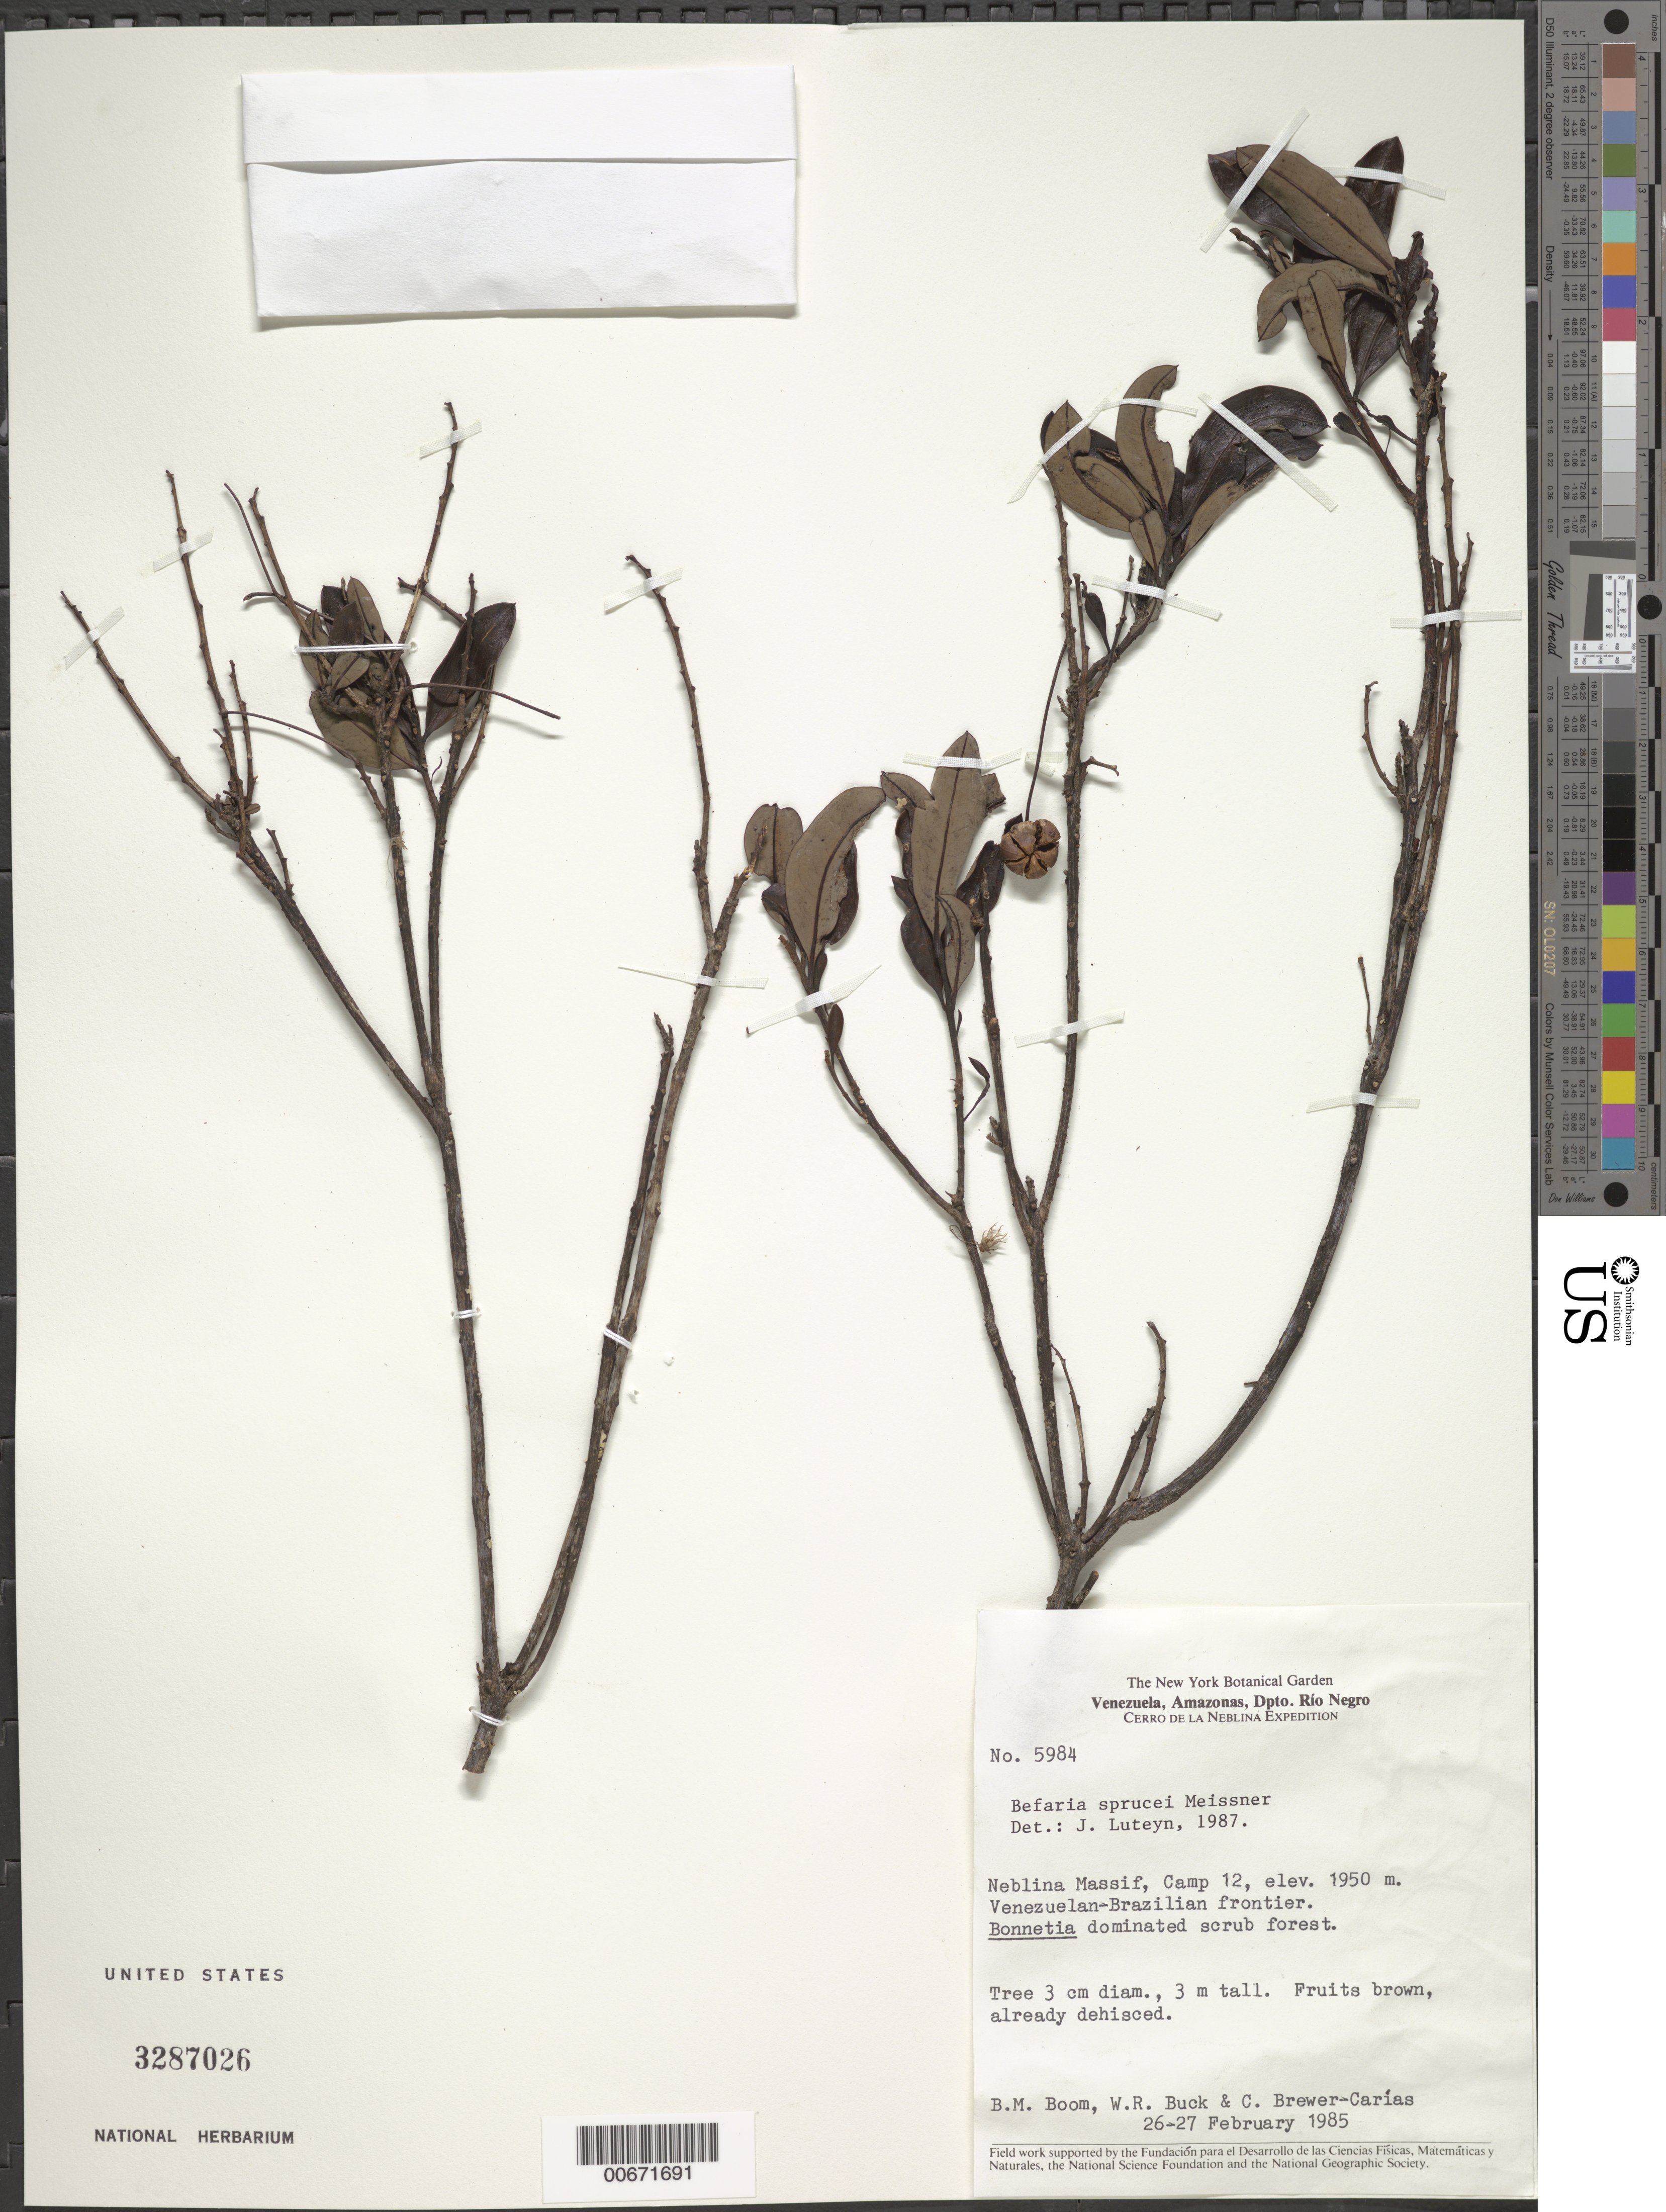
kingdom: Plantae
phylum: Tracheophyta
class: Magnoliopsida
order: Ericales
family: Ericaceae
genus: Bejaria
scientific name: Bejaria sprucei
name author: Meisn.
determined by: Luteyn, J. L.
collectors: B. M. Boom, W. R. Buck & C. Brewer-Carias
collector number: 5984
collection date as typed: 26-Feb-85 to 27-Feb-85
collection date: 1985-02-26/1985-02-27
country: Venezuela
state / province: Amazonas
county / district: Río Negro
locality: Neblina Massif, Camp 12, Venezuelan-Brazilian frontier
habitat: Bonnetia dominated scrub forest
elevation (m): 1950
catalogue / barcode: US 3287026